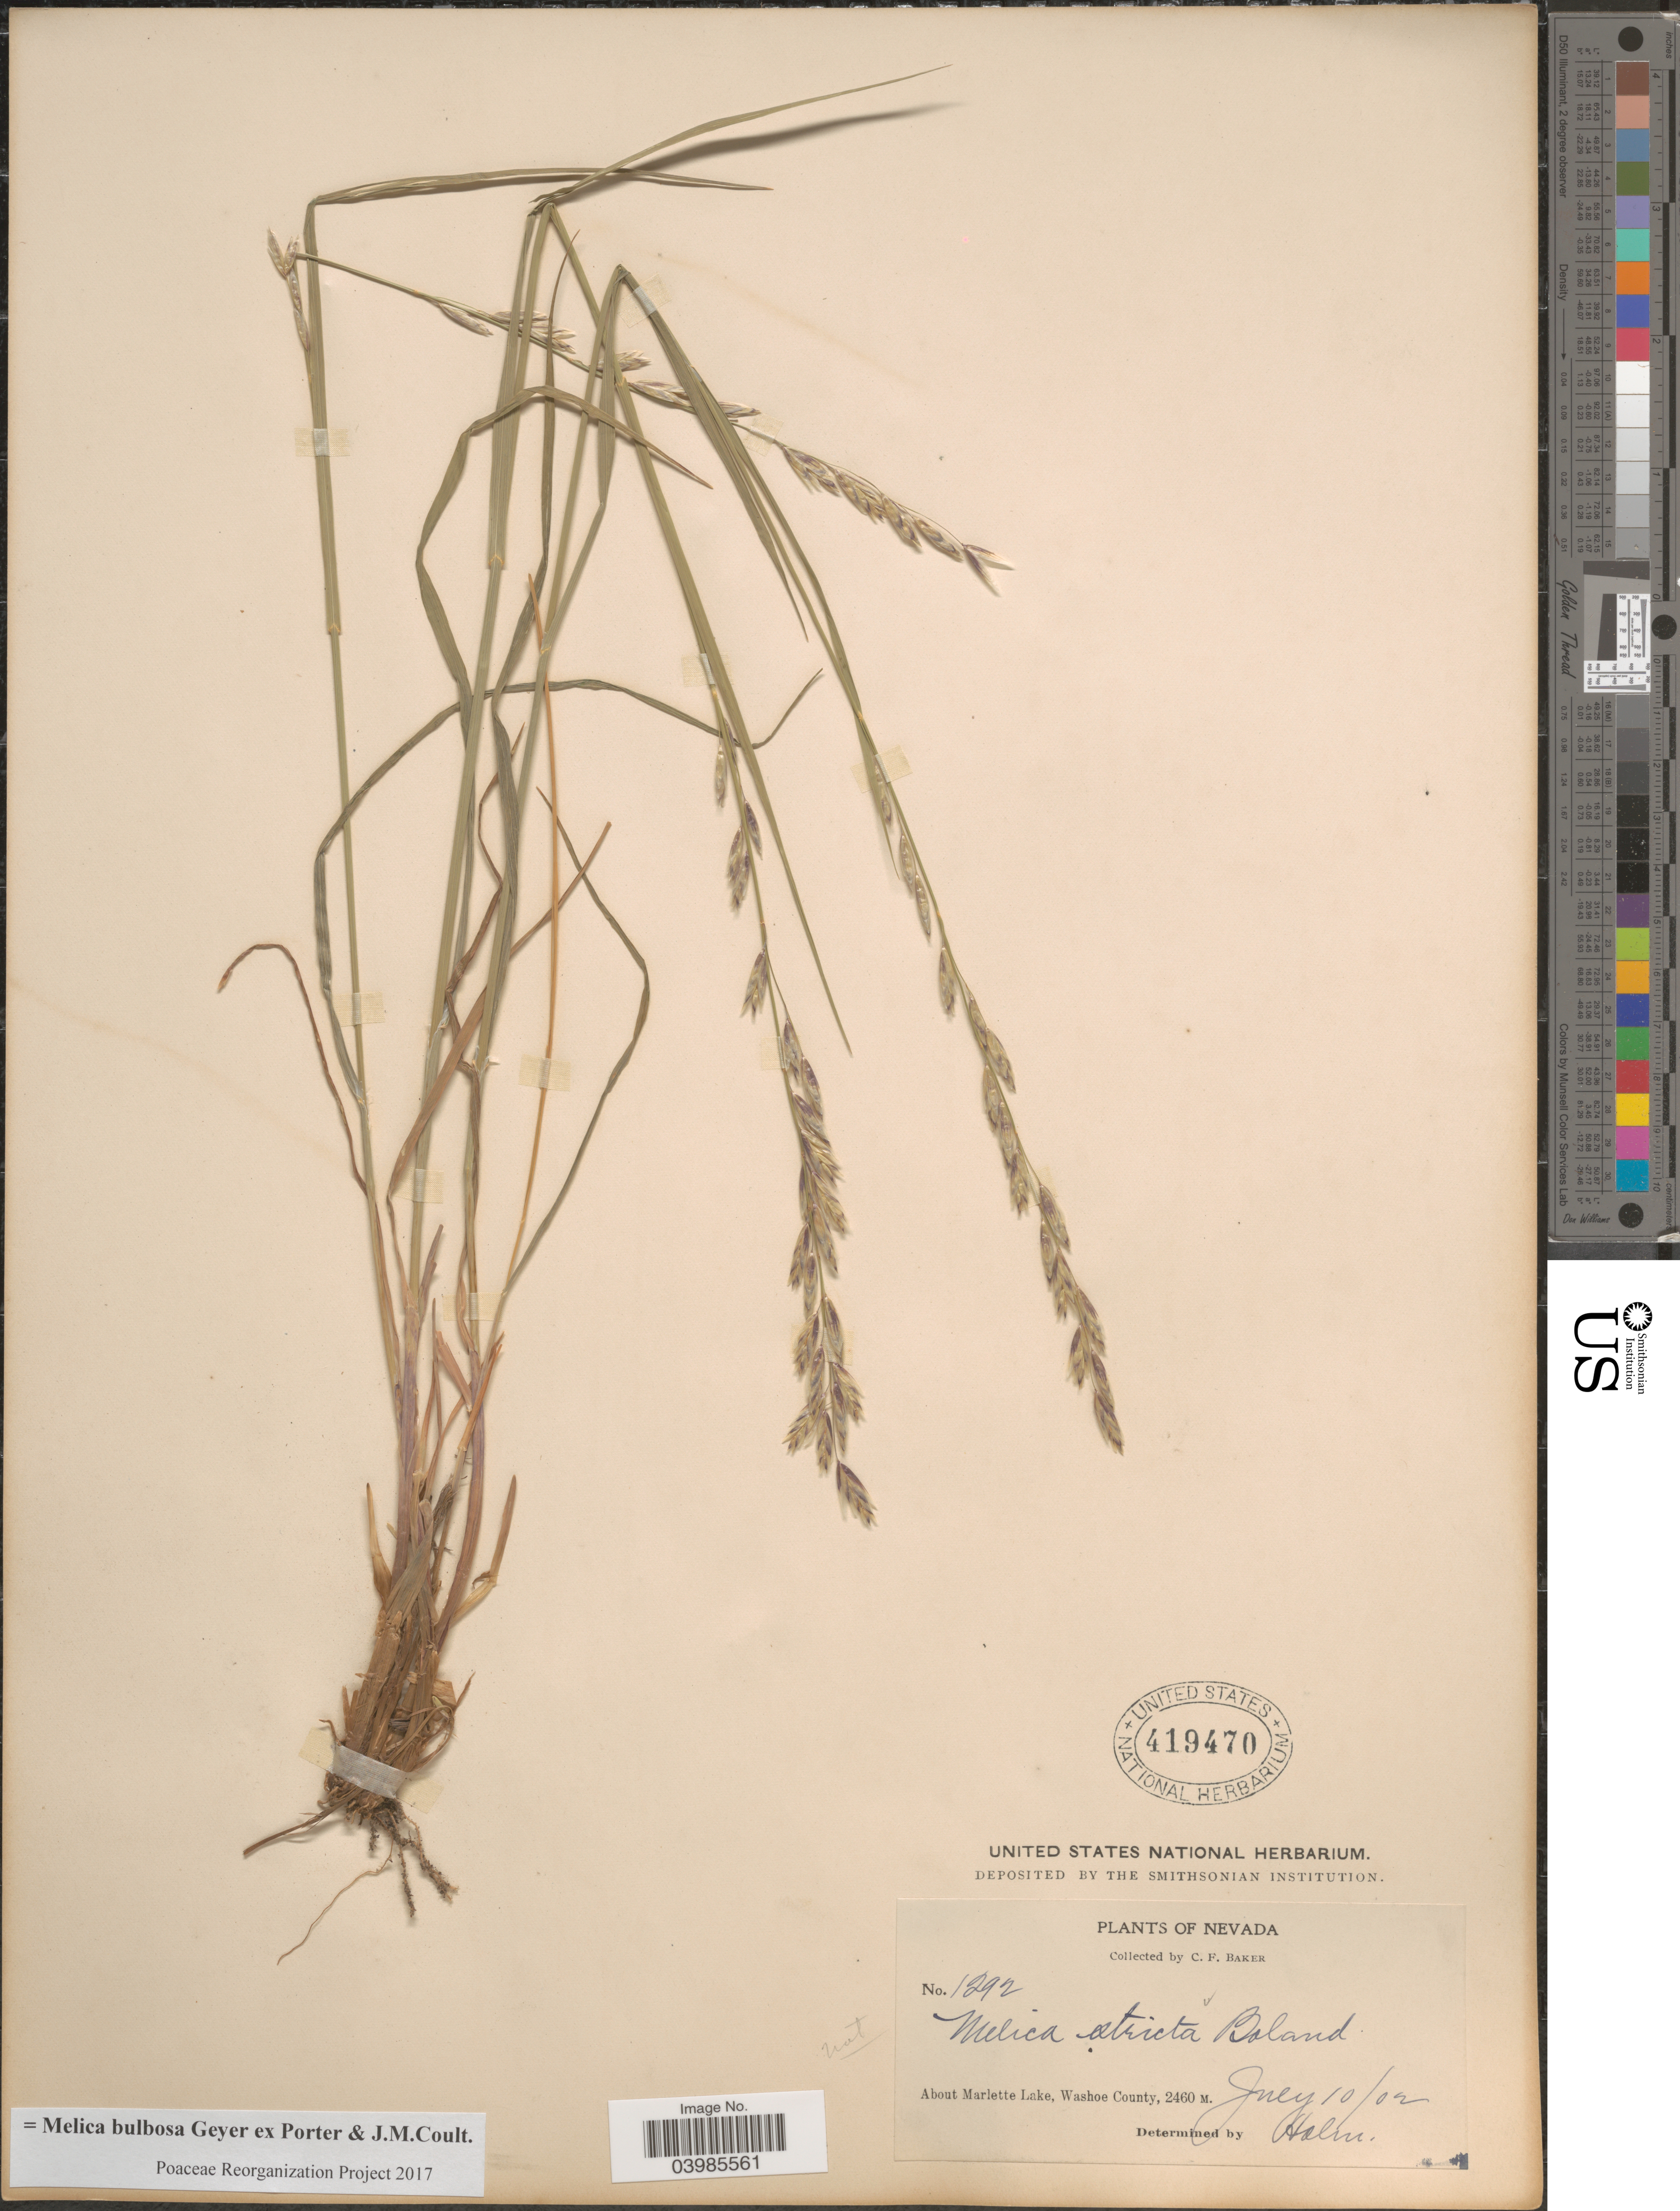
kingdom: Plantae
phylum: Tracheophyta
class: Liliopsida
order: Poales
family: Poaceae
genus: Melica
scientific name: Melica bulbosa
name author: Geyer ex Porter & J.M. Coult.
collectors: C. F. Baker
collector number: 1292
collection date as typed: Transcribed d/m/y: 10/7/2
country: United States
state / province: Nevada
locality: About Marlette Lake, Washoe County.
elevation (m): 2460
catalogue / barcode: US 419470